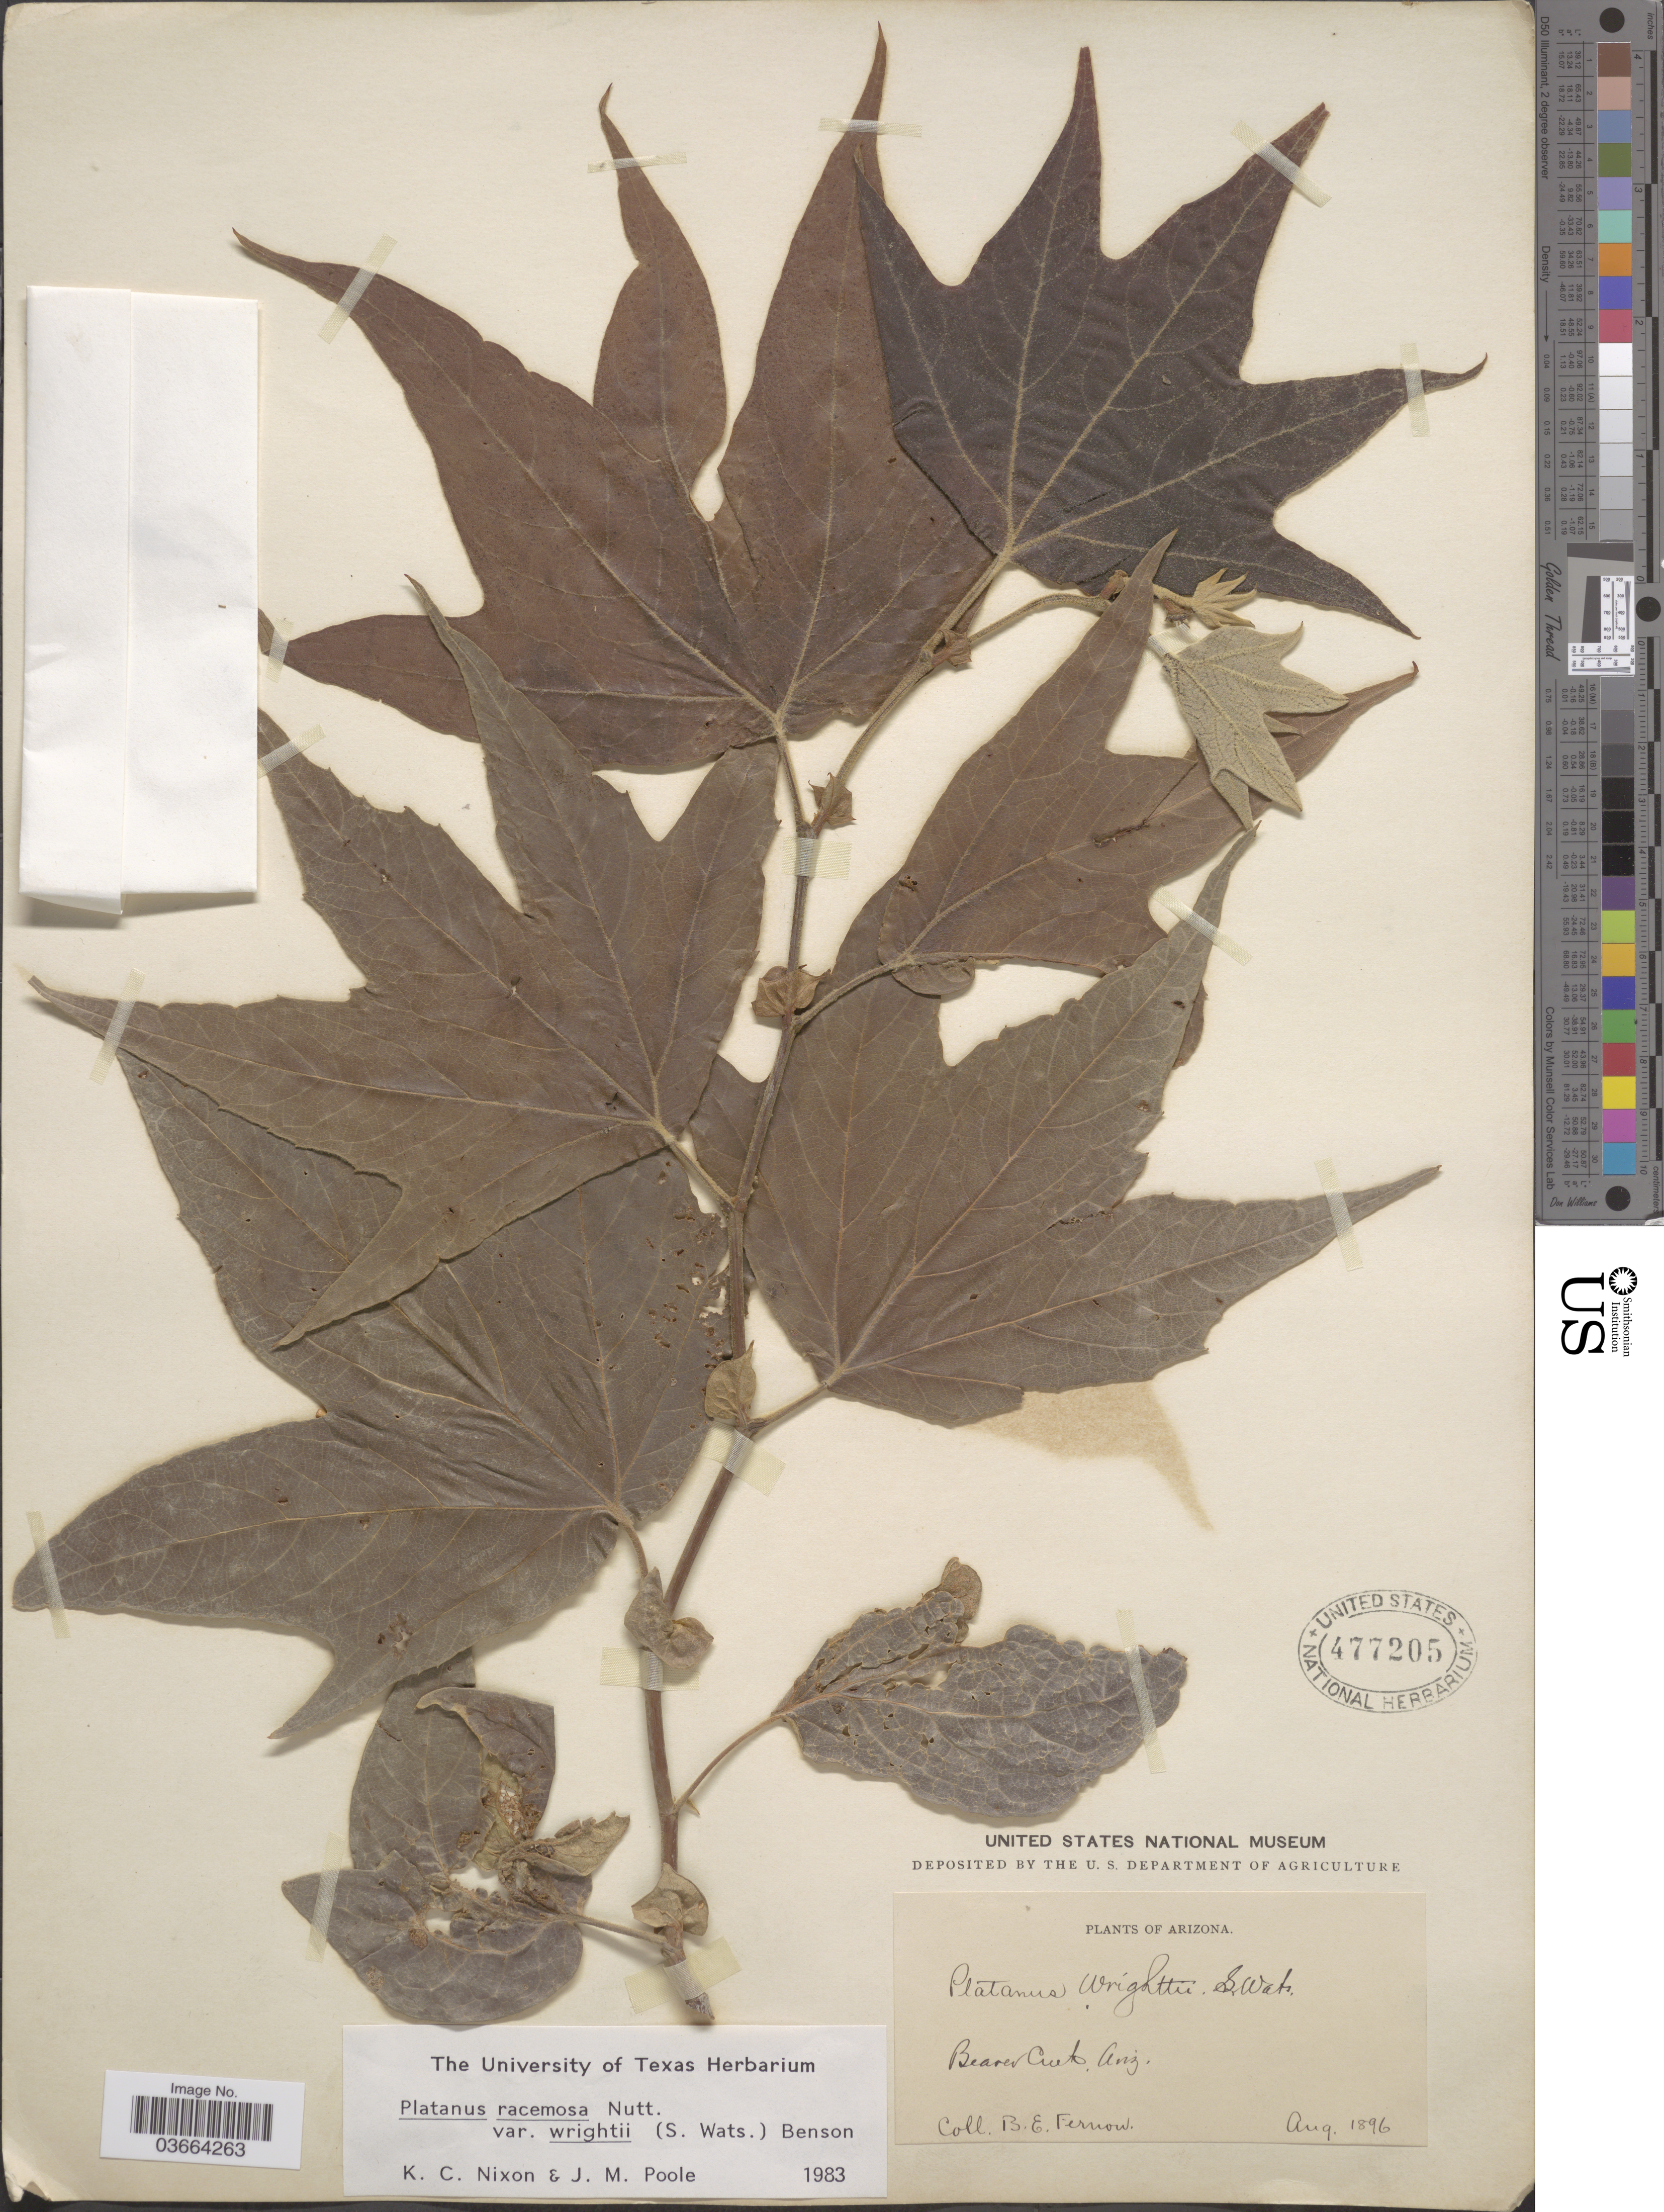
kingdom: Plantae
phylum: Tracheophyta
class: Magnoliopsida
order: Proteales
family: Platanaceae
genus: Platanus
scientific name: Platanus racemosa var. wrightii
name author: (S. Watson) L.D. Benson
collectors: B. Fernow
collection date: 1896-08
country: United States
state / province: Arizona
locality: Beaver Creek.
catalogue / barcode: US 477205